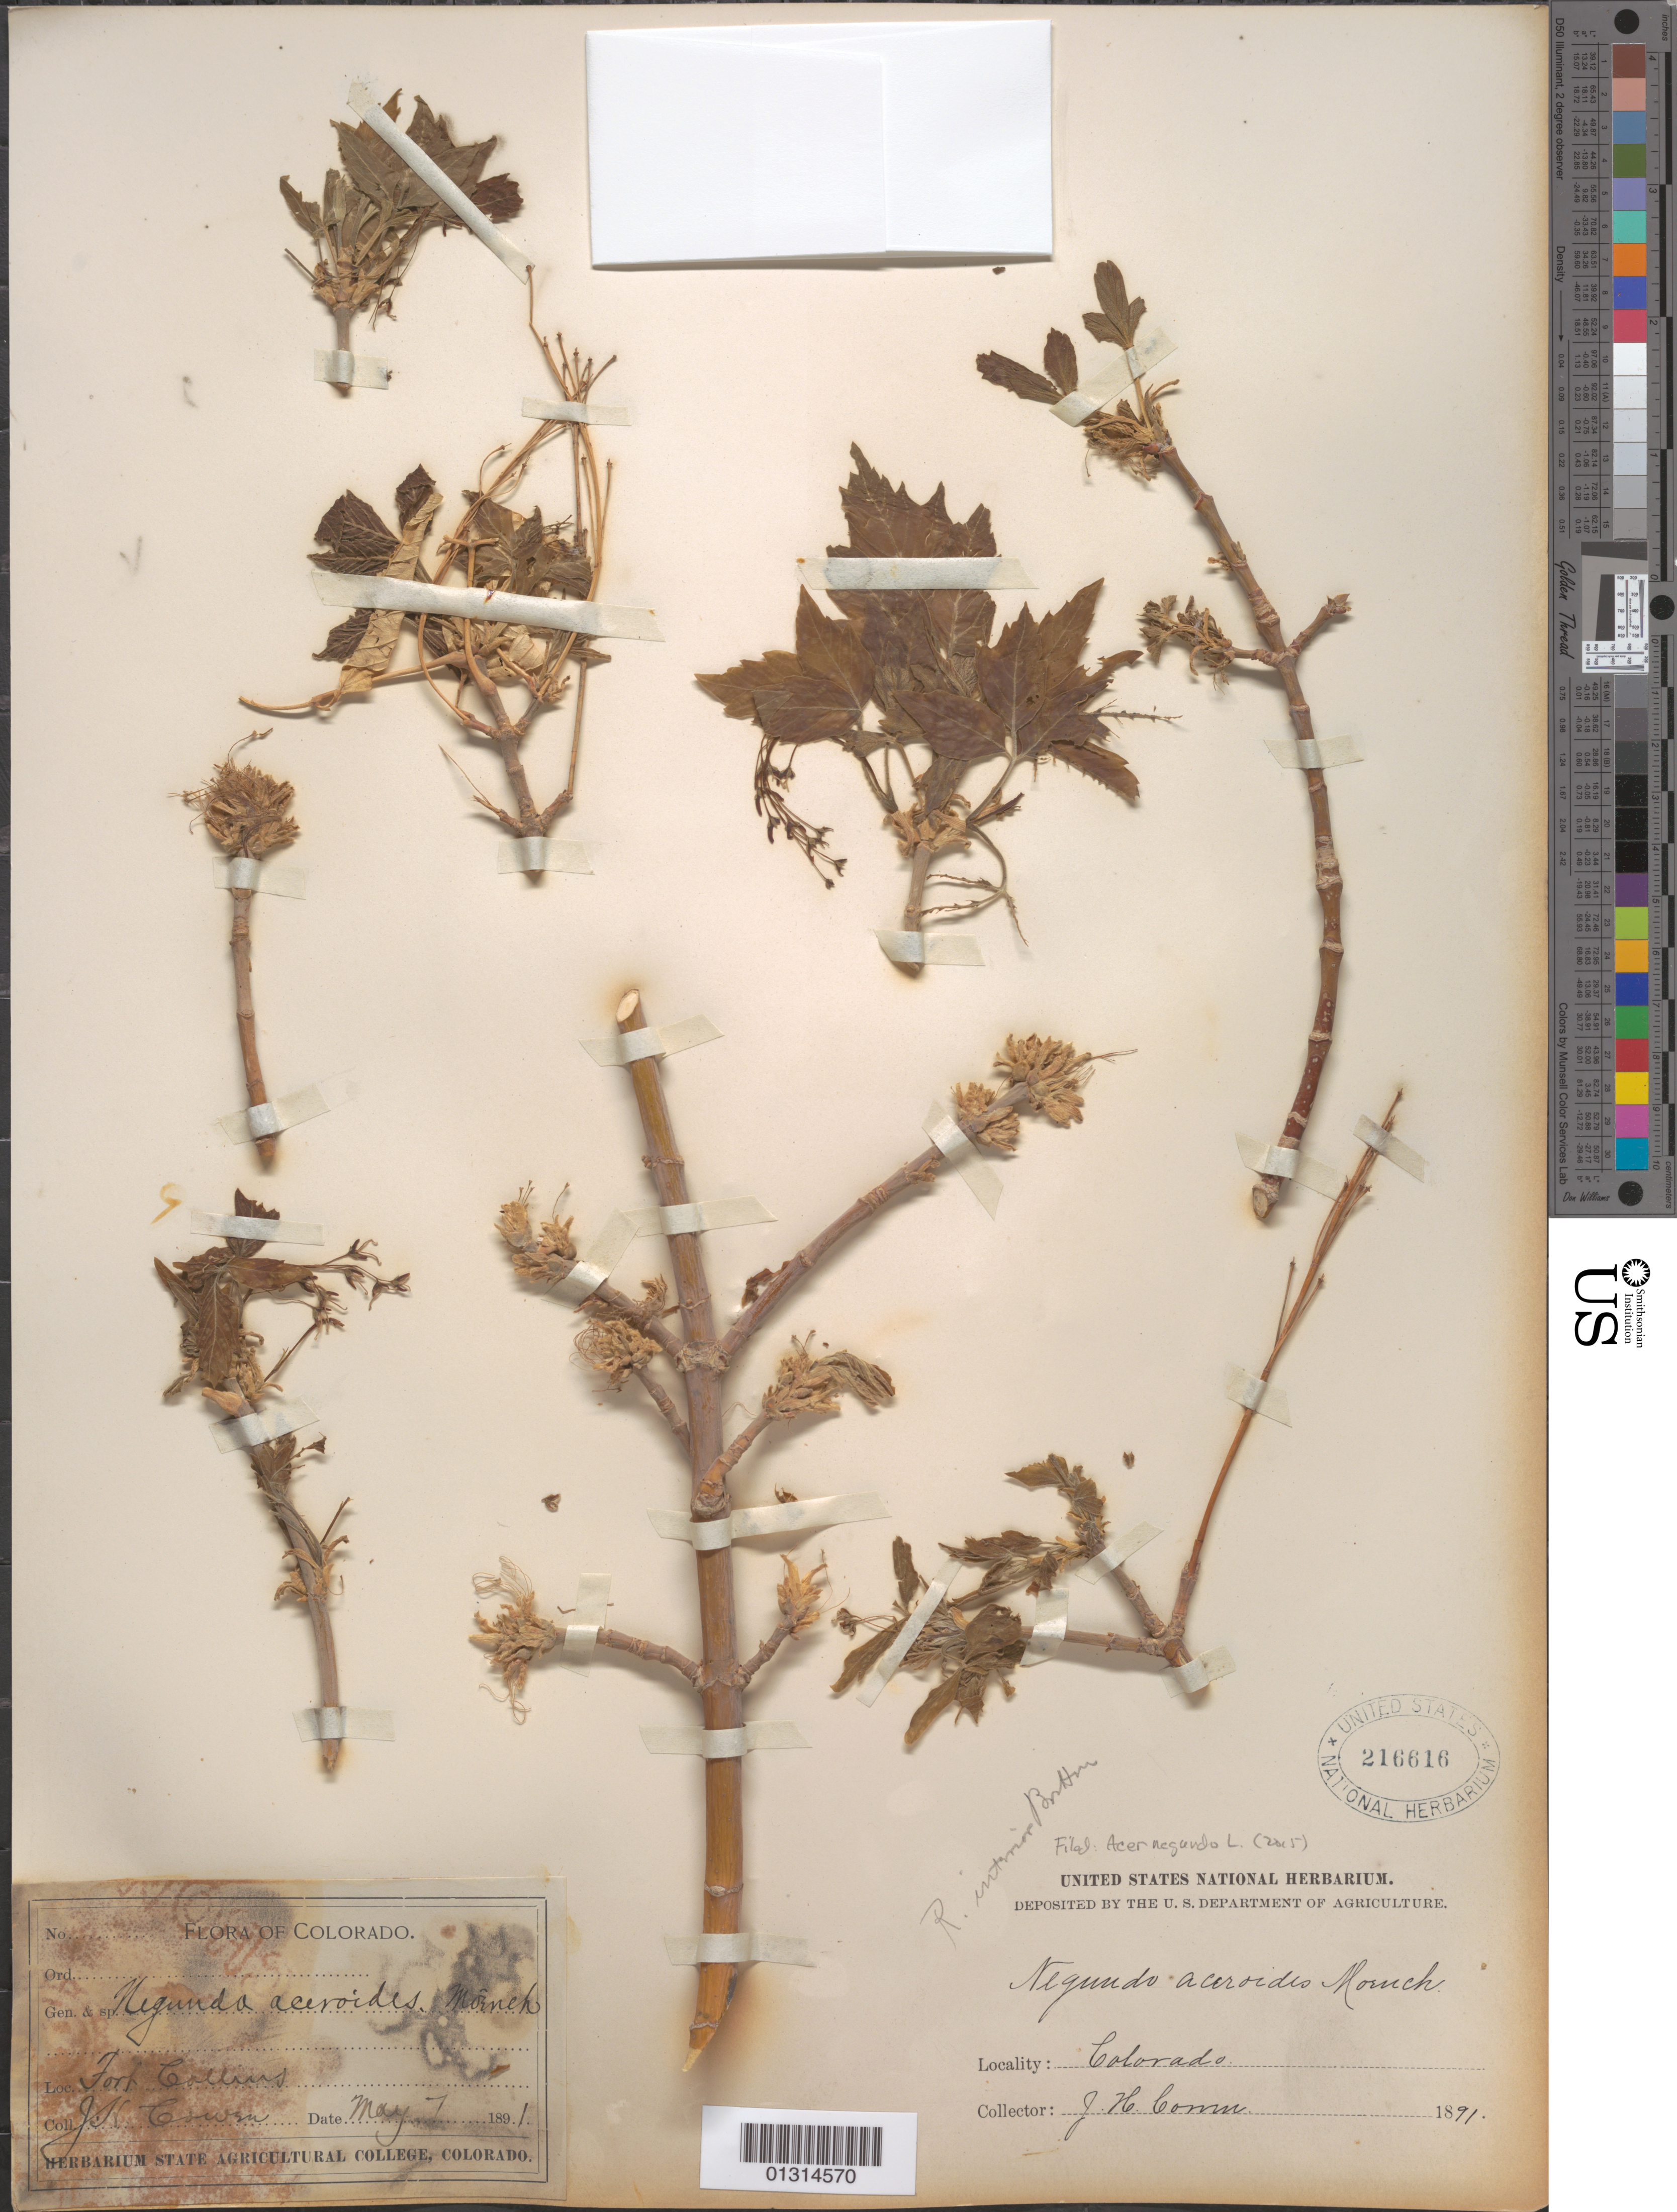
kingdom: Plantae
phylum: Tracheophyta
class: Magnoliopsida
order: Sapindales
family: Sapindaceae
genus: Acer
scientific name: Acer negundo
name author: L.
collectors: J. H. Cowen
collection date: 1891-05-07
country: United States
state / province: Colorado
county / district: Larimer County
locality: Fort Collins.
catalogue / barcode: US 216616